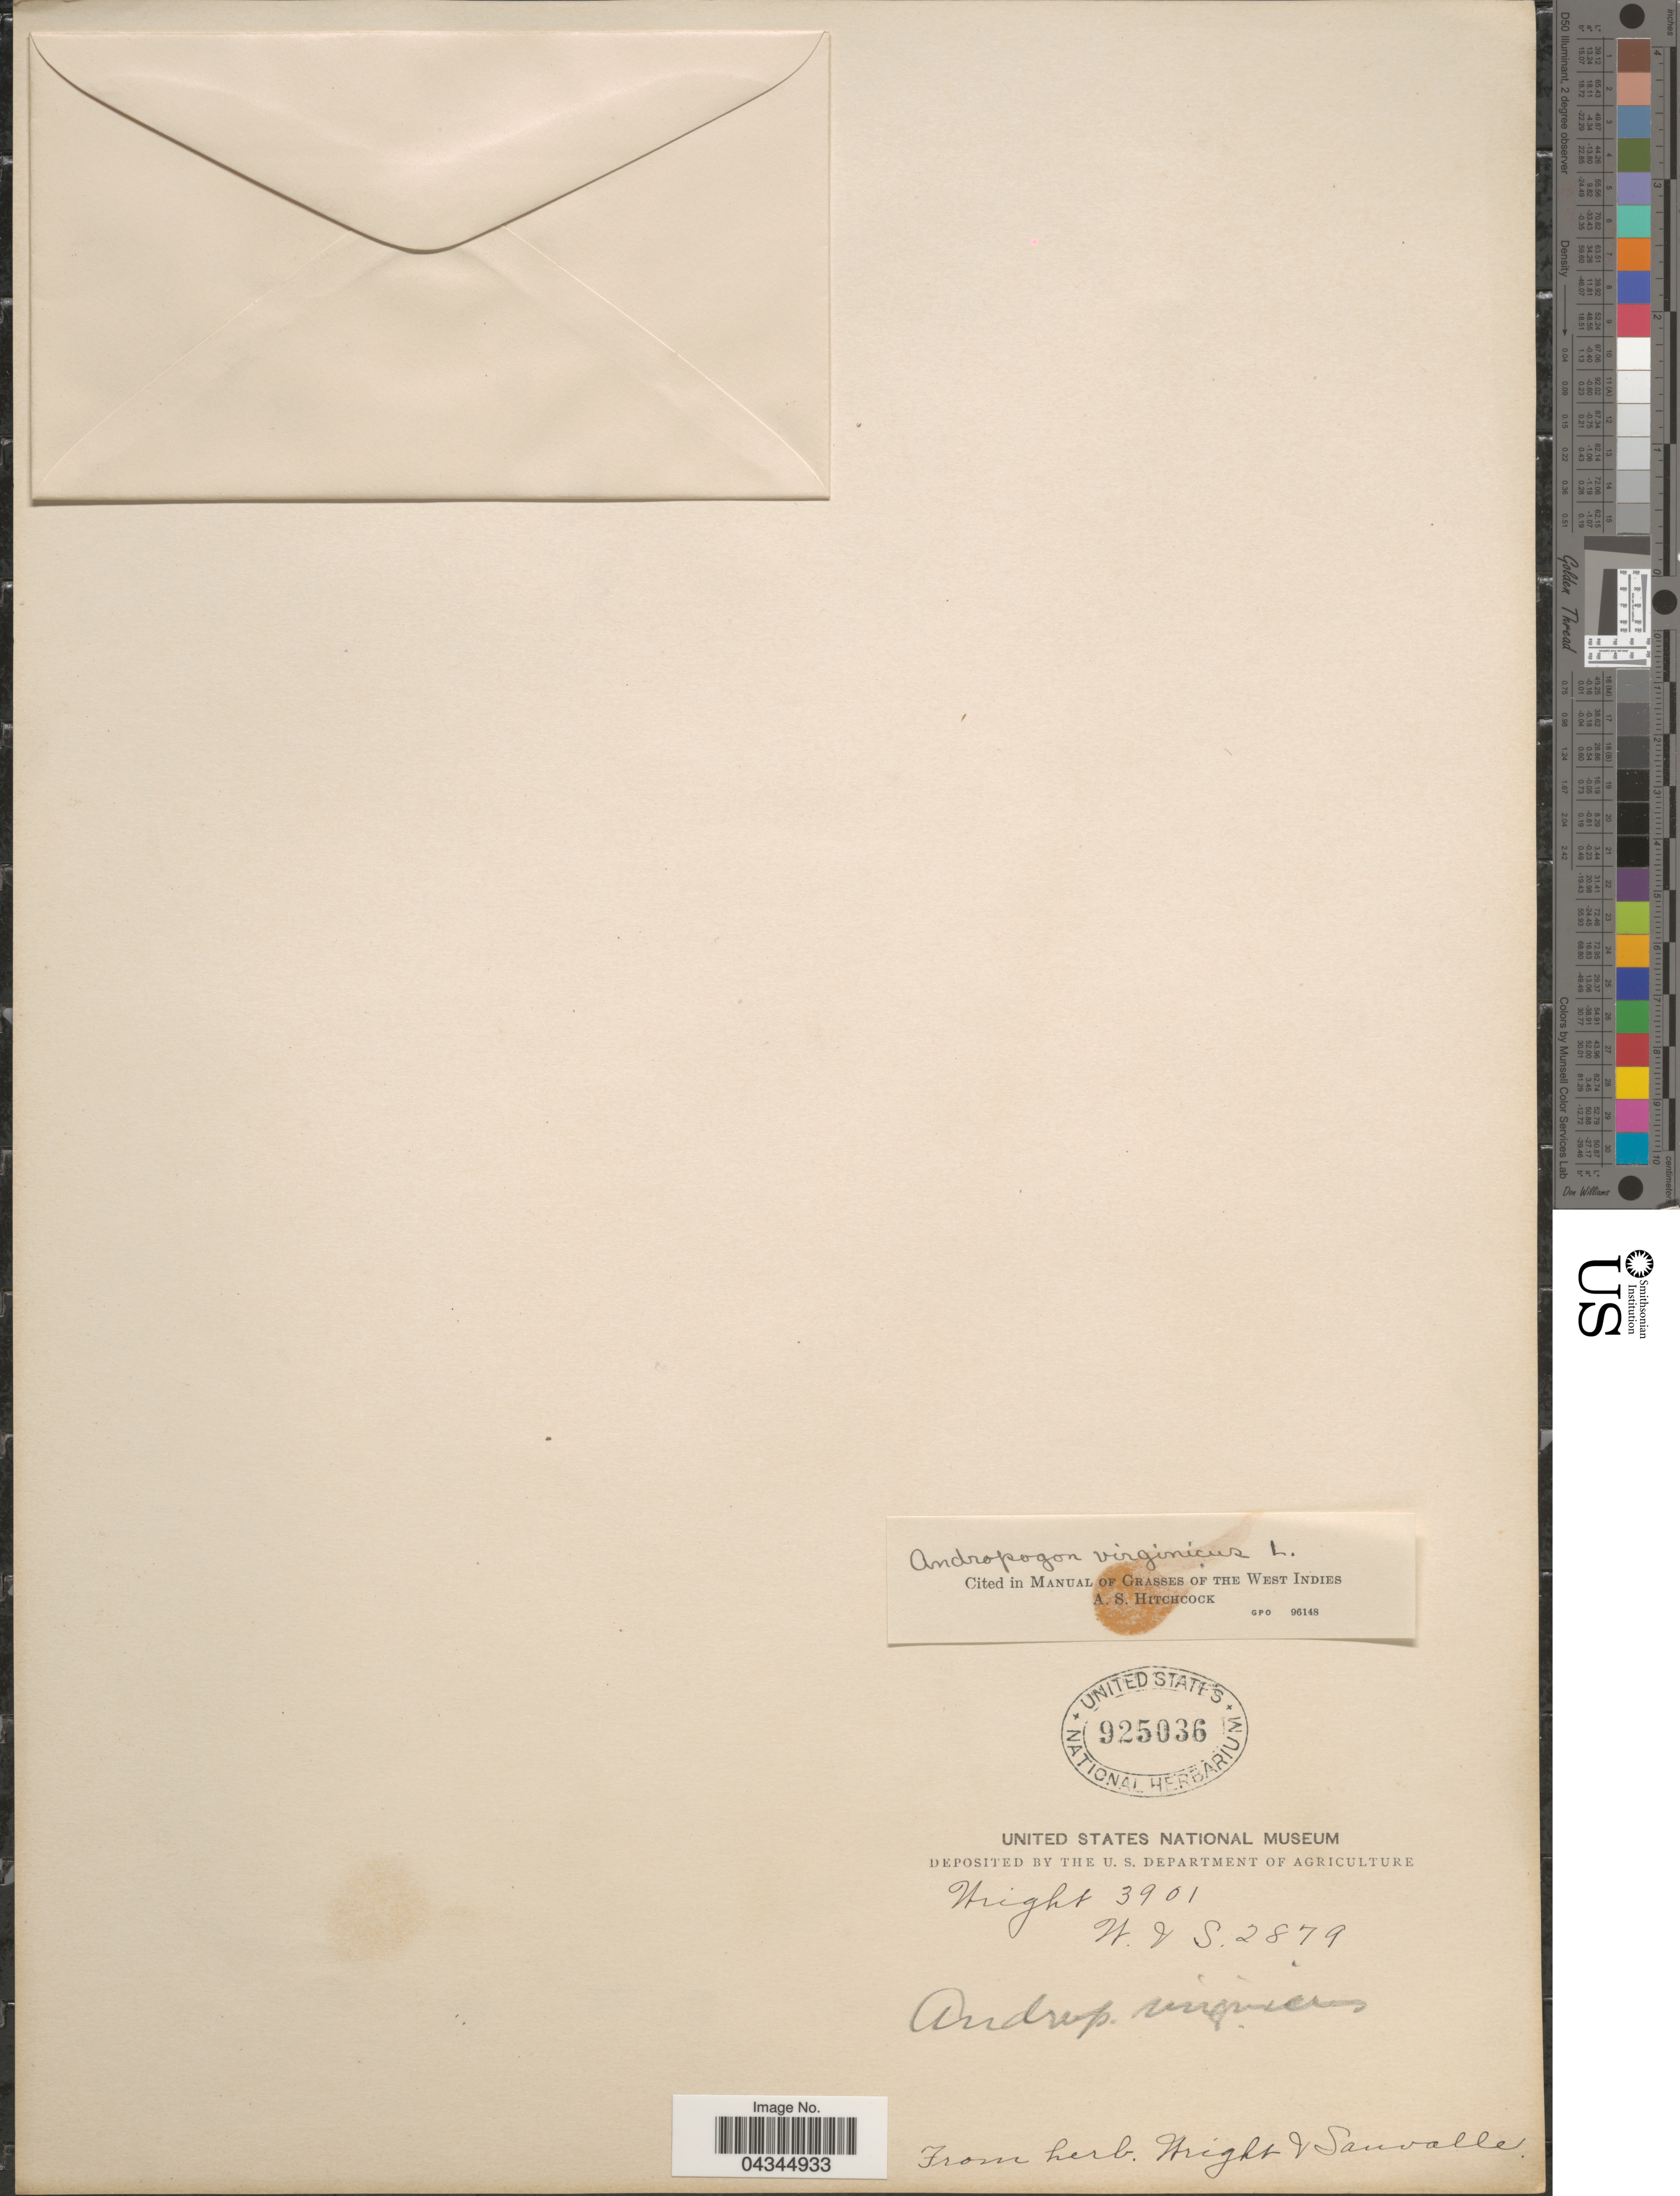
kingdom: Plantae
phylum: Tracheophyta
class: Liliopsida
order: Poales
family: Poaceae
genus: Andropogon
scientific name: Andropogon virginicus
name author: L.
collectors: Wright, -- & W. Sauvalle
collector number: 3901/2879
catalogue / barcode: US 925036